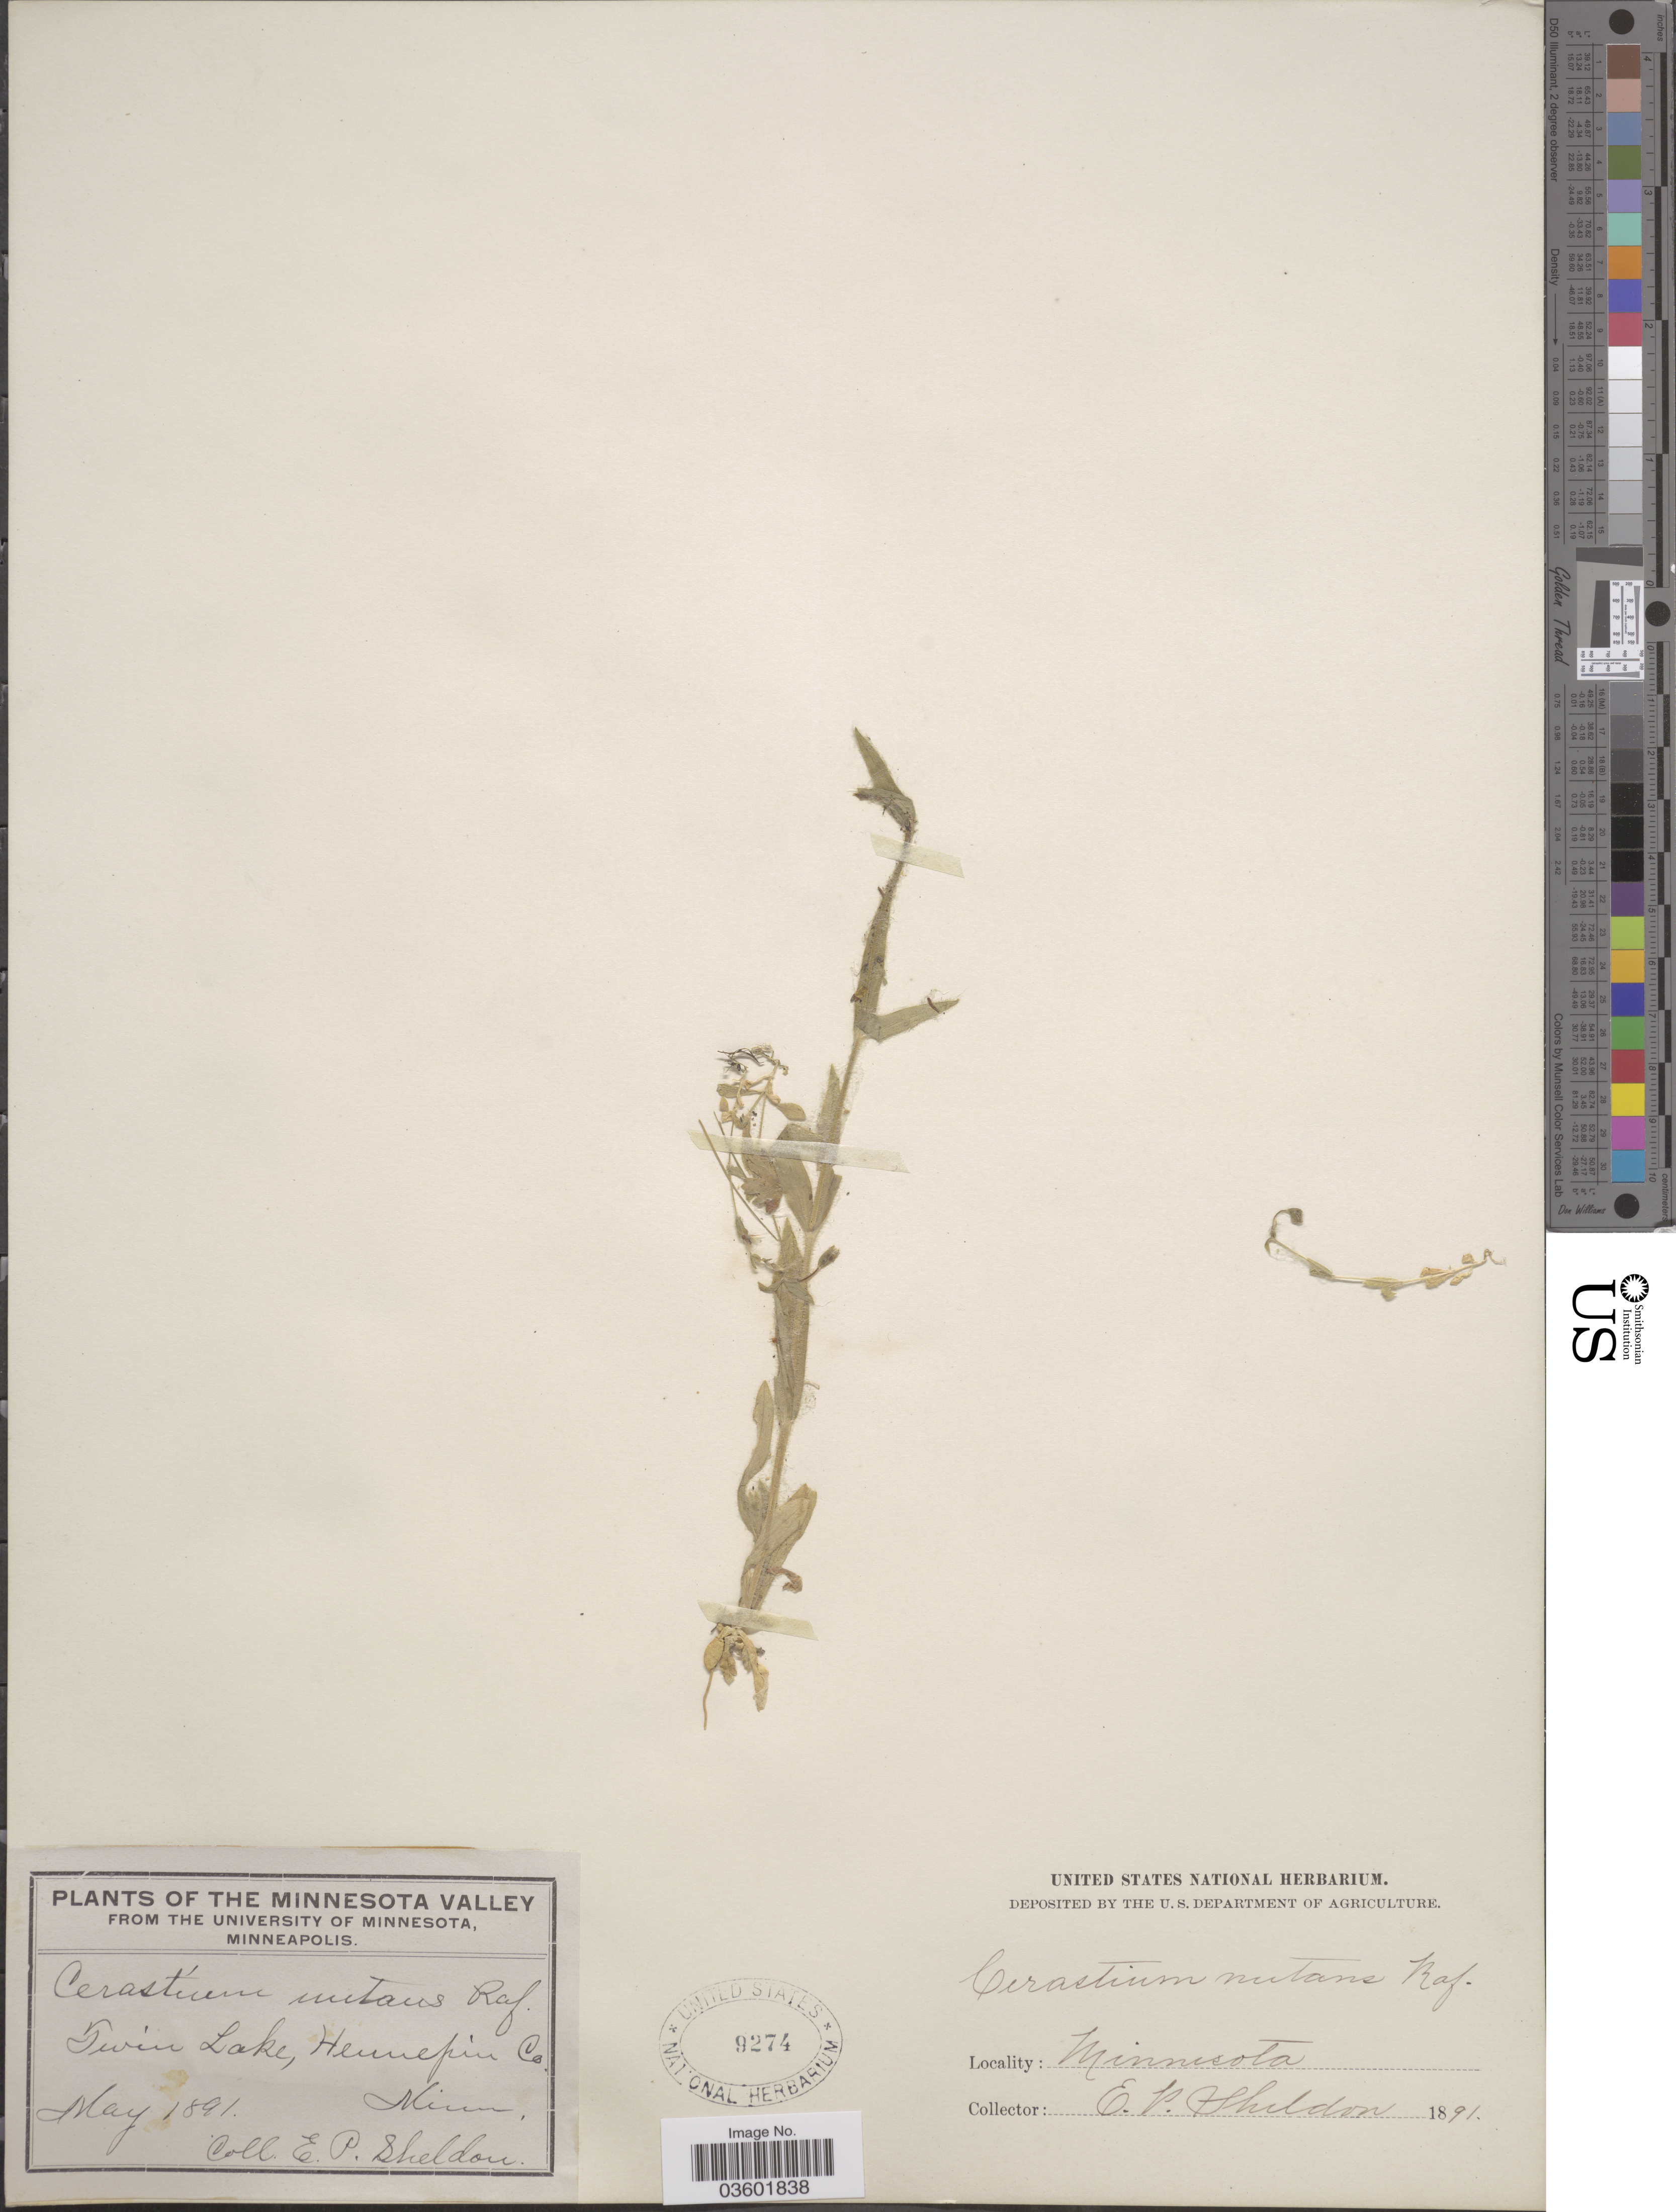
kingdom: Plantae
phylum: Tracheophyta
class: Magnoliopsida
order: Caryophyllales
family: Caryophyllaceae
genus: Cerastium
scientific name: Cerastium longipedunculatum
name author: Muhl.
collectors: E. P. Sheldon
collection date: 1891-05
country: United States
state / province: Minnesota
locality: Minnesota Valley. Twin Lake, Hennepin Co.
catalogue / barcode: US 9274